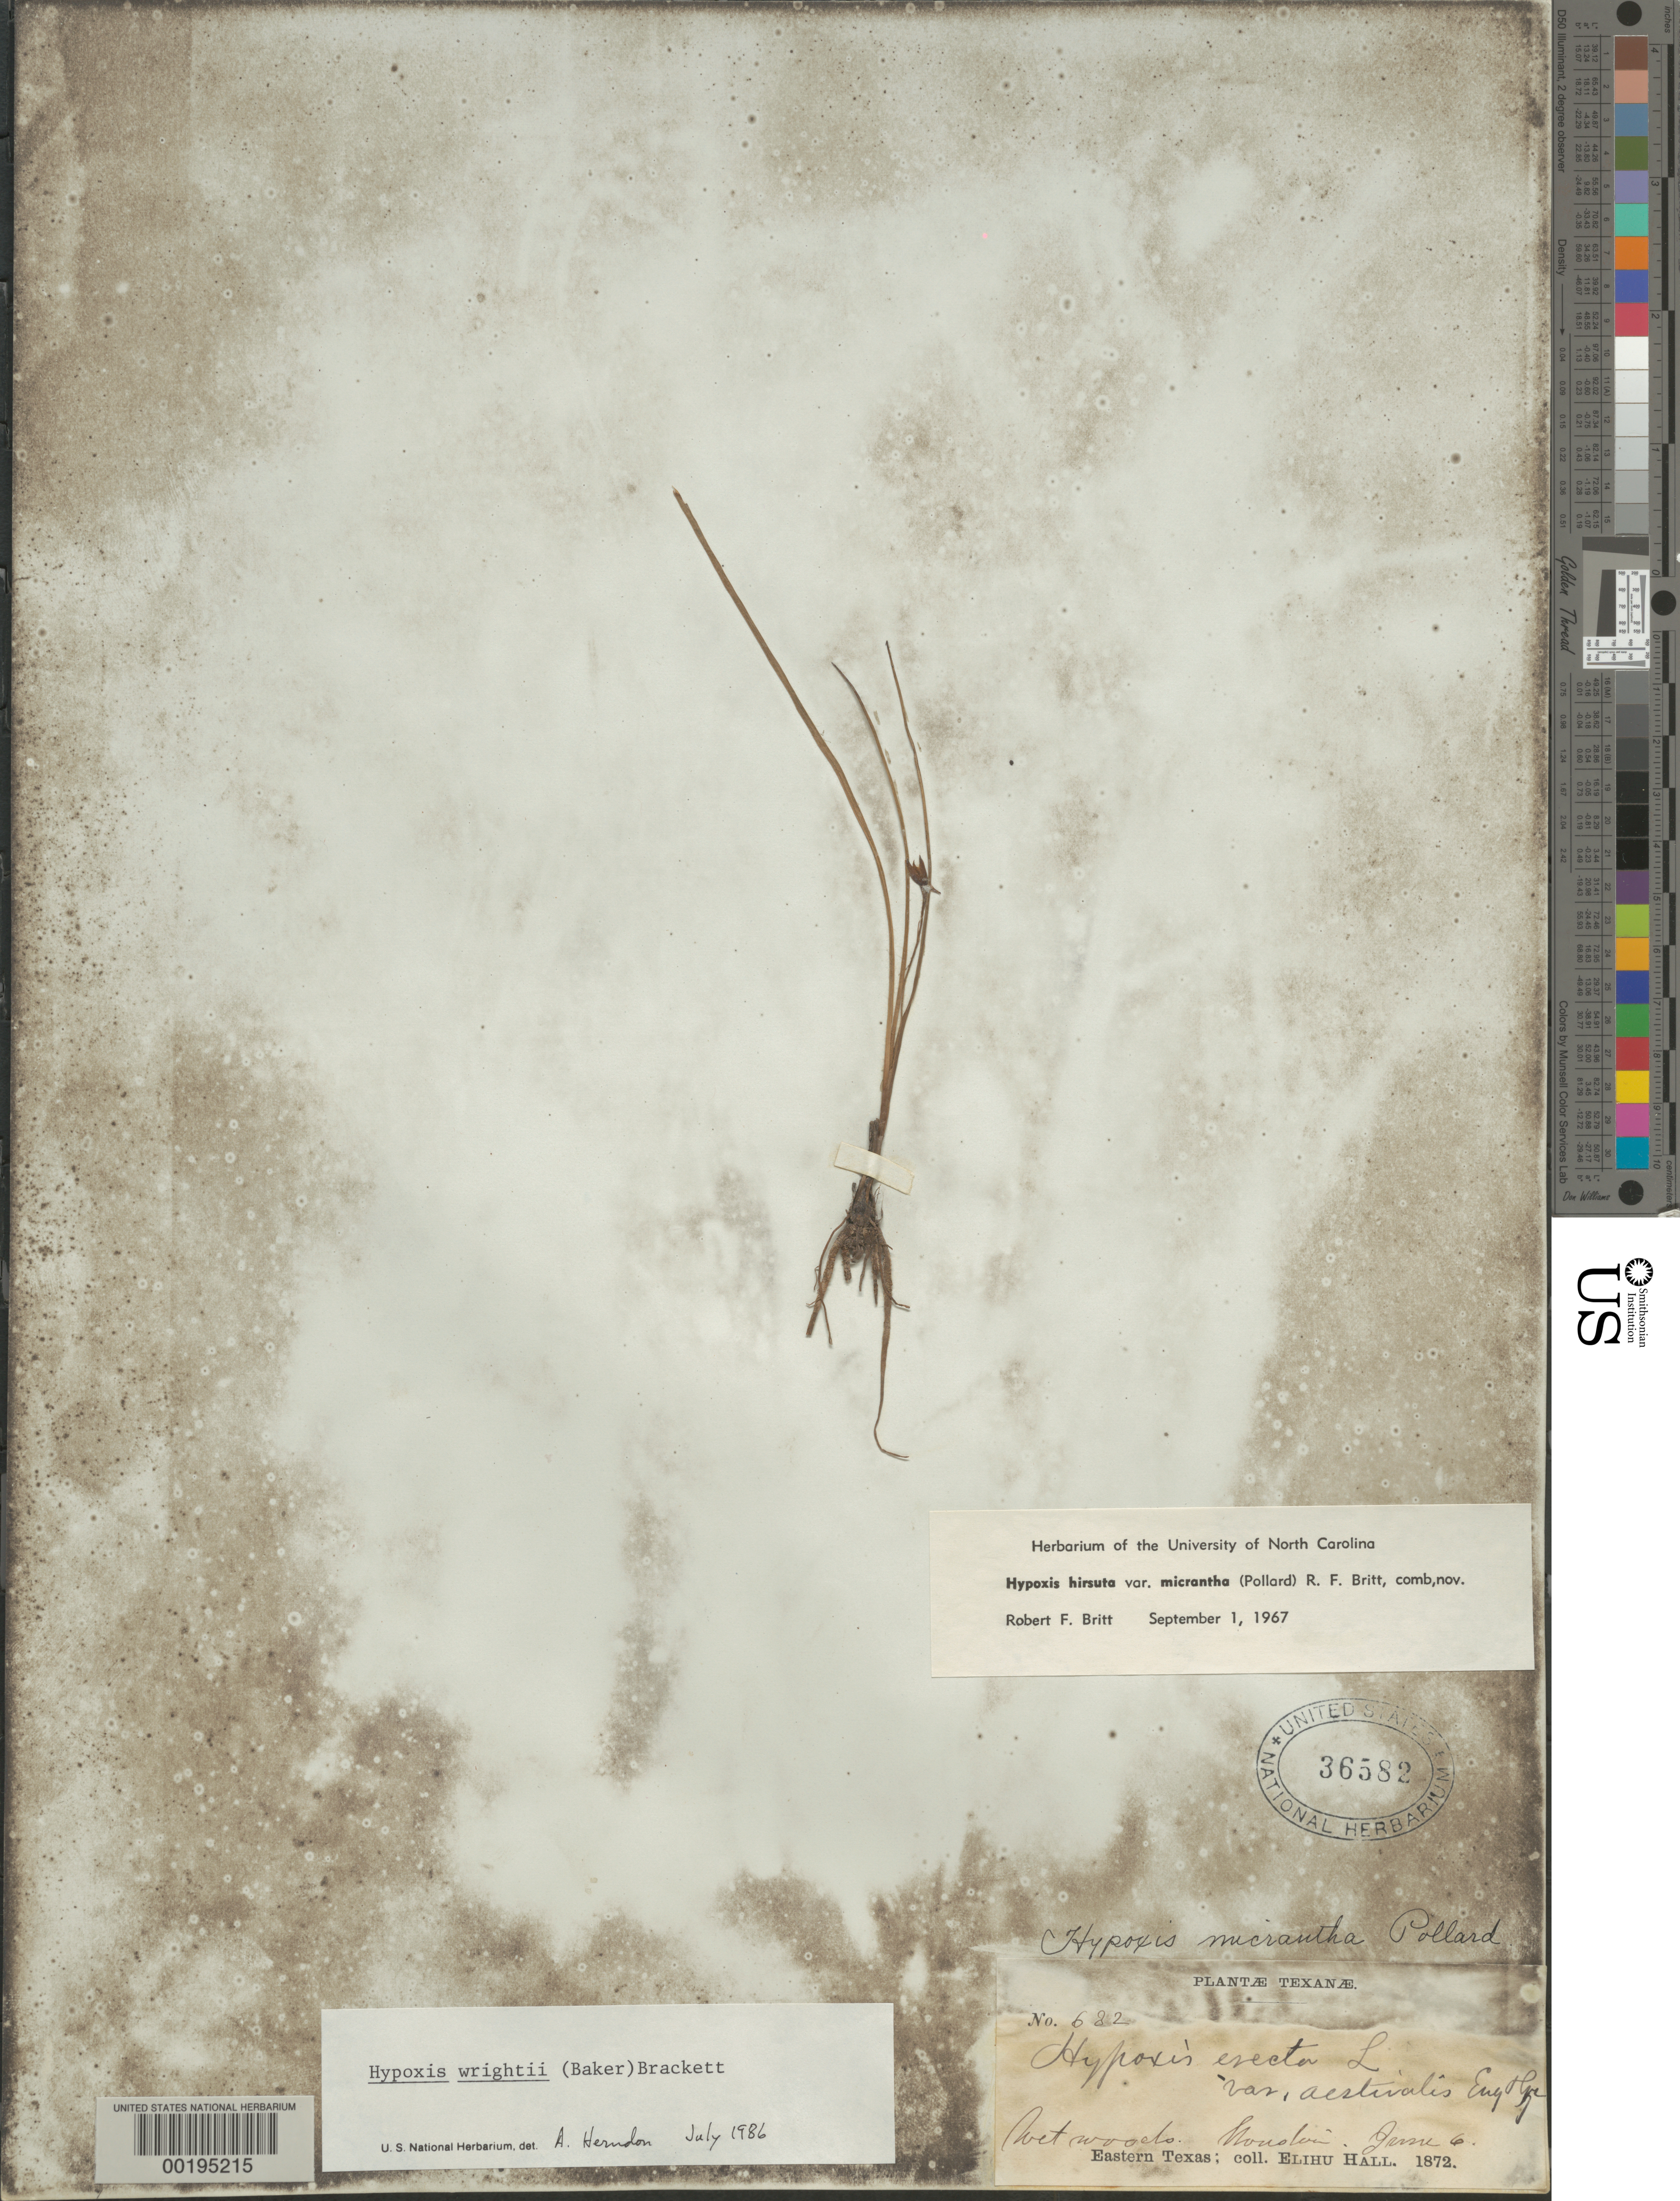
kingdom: Plantae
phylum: Tracheophyta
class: Liliopsida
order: Asparagales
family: Hypoxidaceae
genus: Hypoxis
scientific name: Hypoxis wrightii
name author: (Baker) Brackett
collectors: E. Hall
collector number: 682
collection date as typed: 06 Jun 1872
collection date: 1872-06-06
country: United States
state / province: Texas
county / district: Harris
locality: Houston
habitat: Wet woods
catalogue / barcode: US 36582